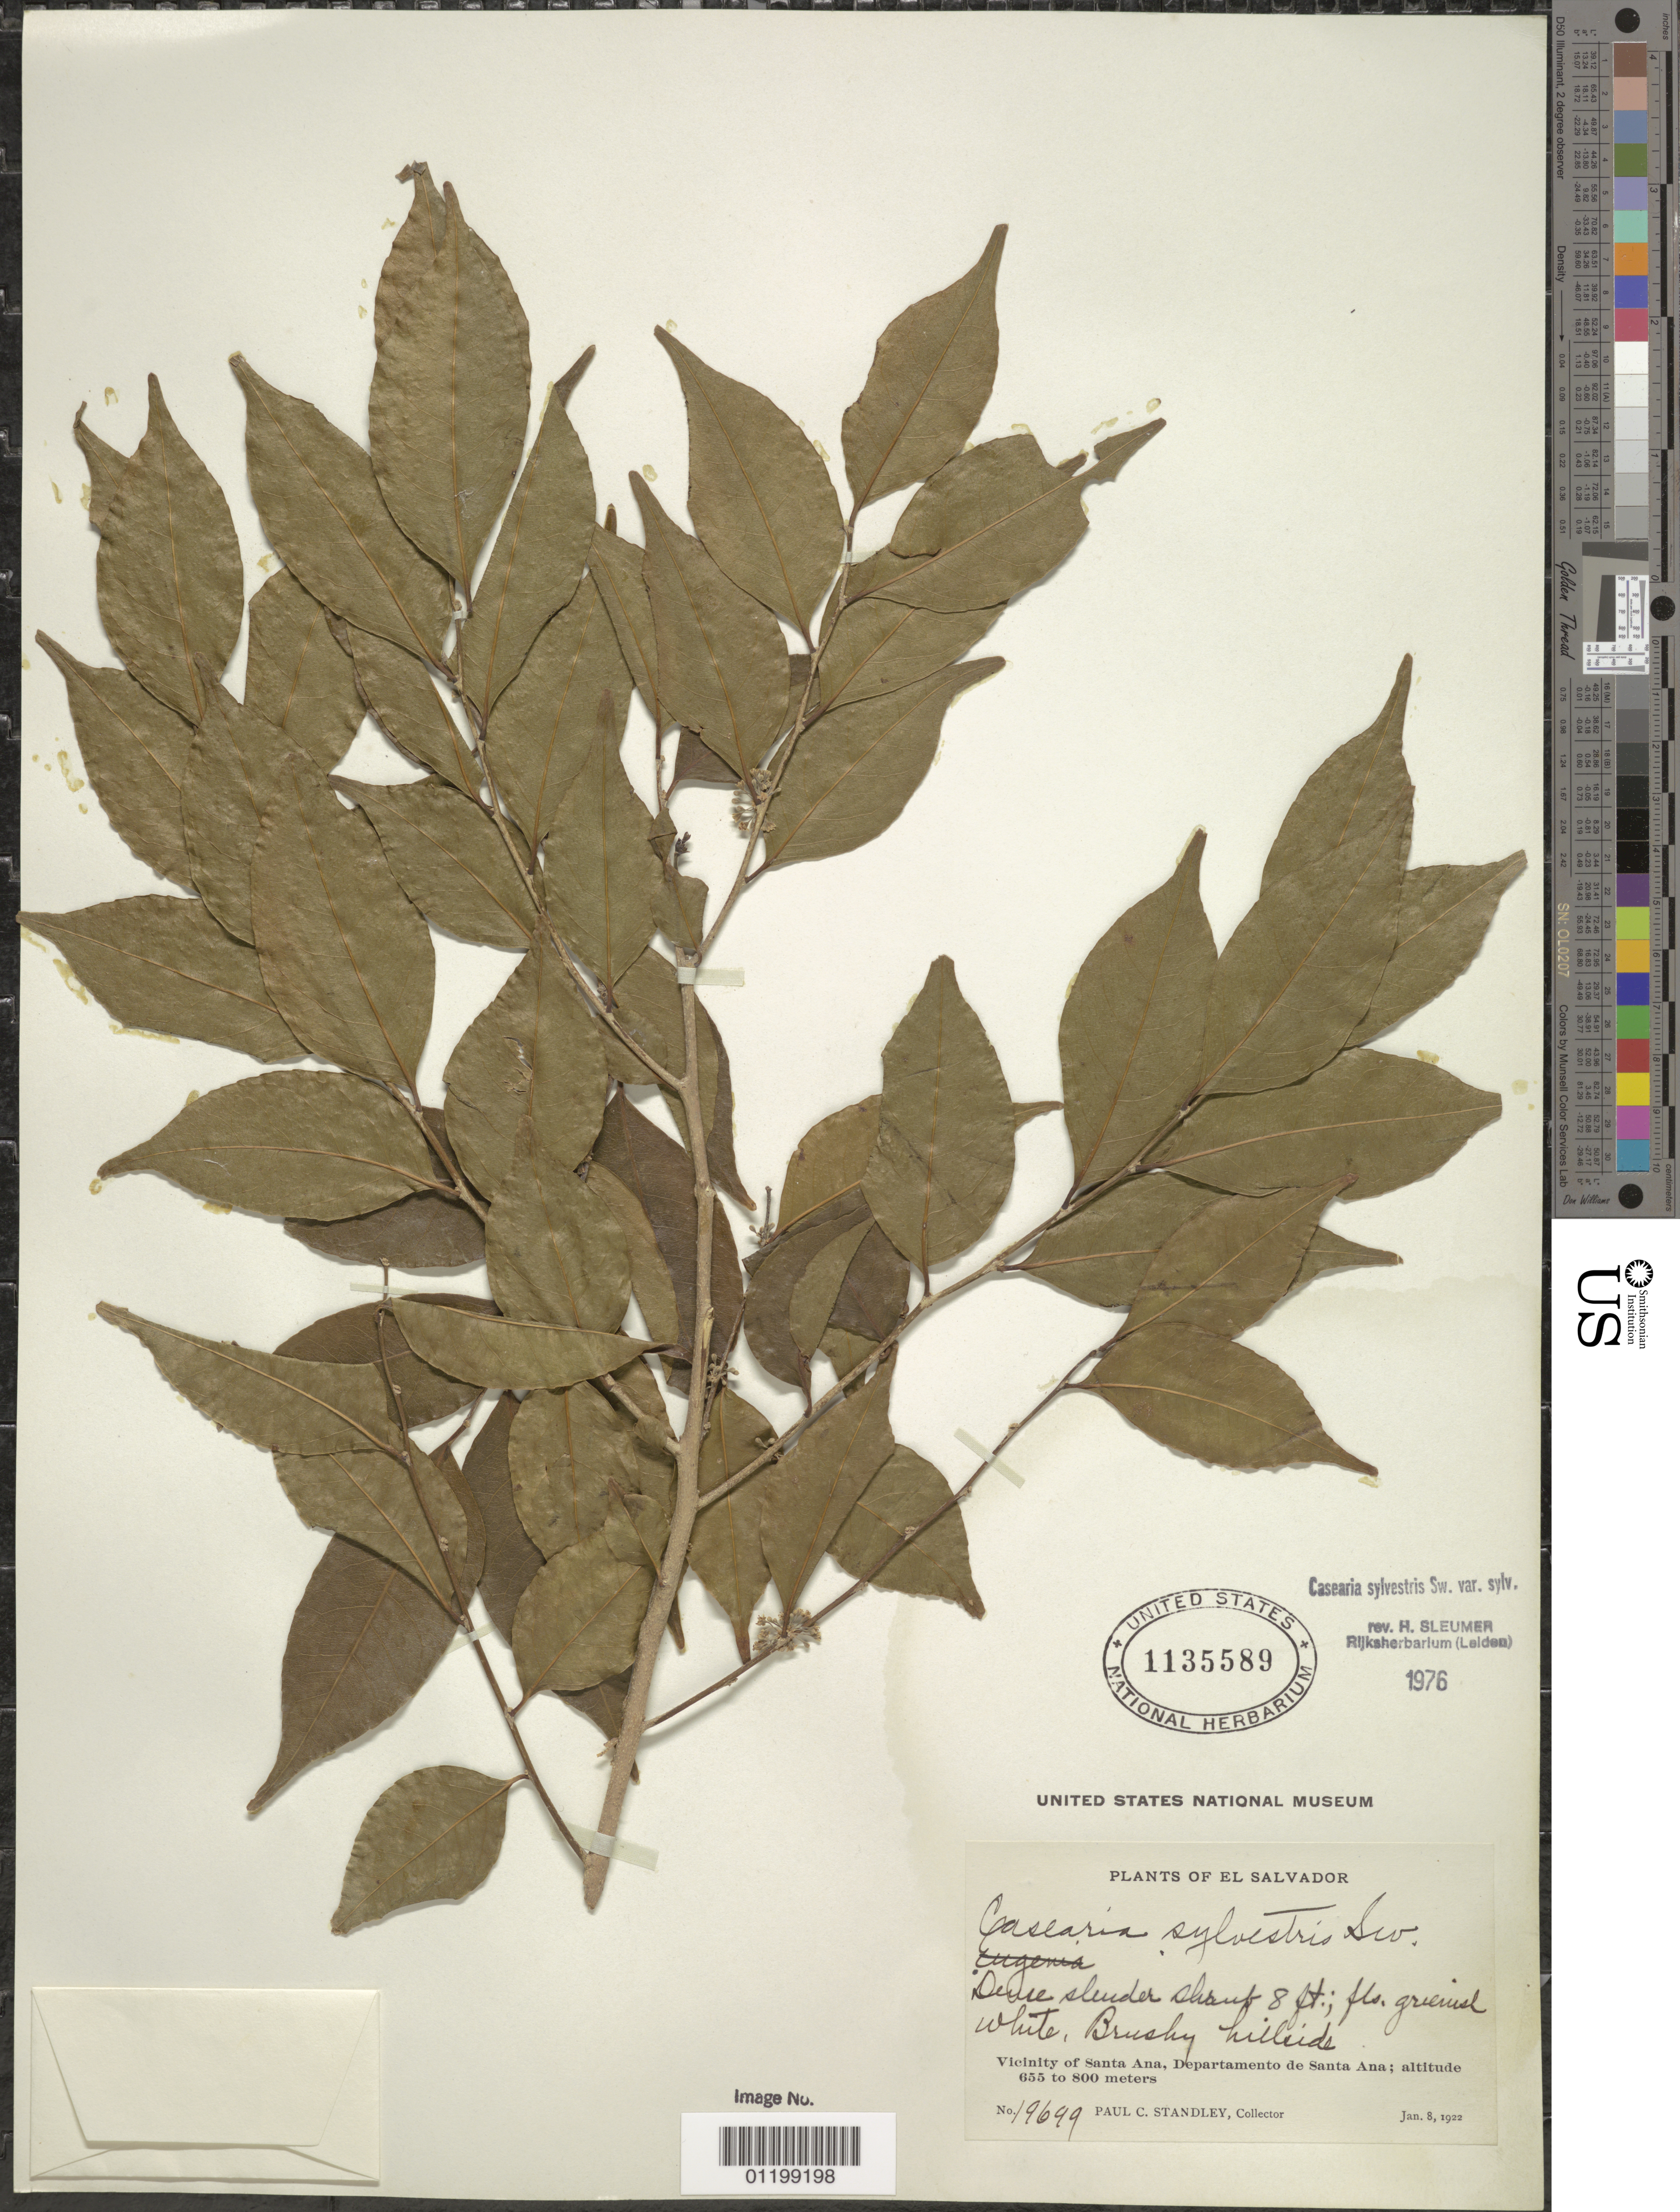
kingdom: Plantae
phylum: Tracheophyta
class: Magnoliopsida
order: Malpighiales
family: Salicaceae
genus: Casearia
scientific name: Casearia sylvestris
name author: Sw.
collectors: P. C. Standley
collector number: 19699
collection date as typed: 08 Jan 1922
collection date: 1922-01-08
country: El Salvador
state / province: Santa Ana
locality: Vicinity of Santa Ana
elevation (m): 655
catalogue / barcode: US 1135589